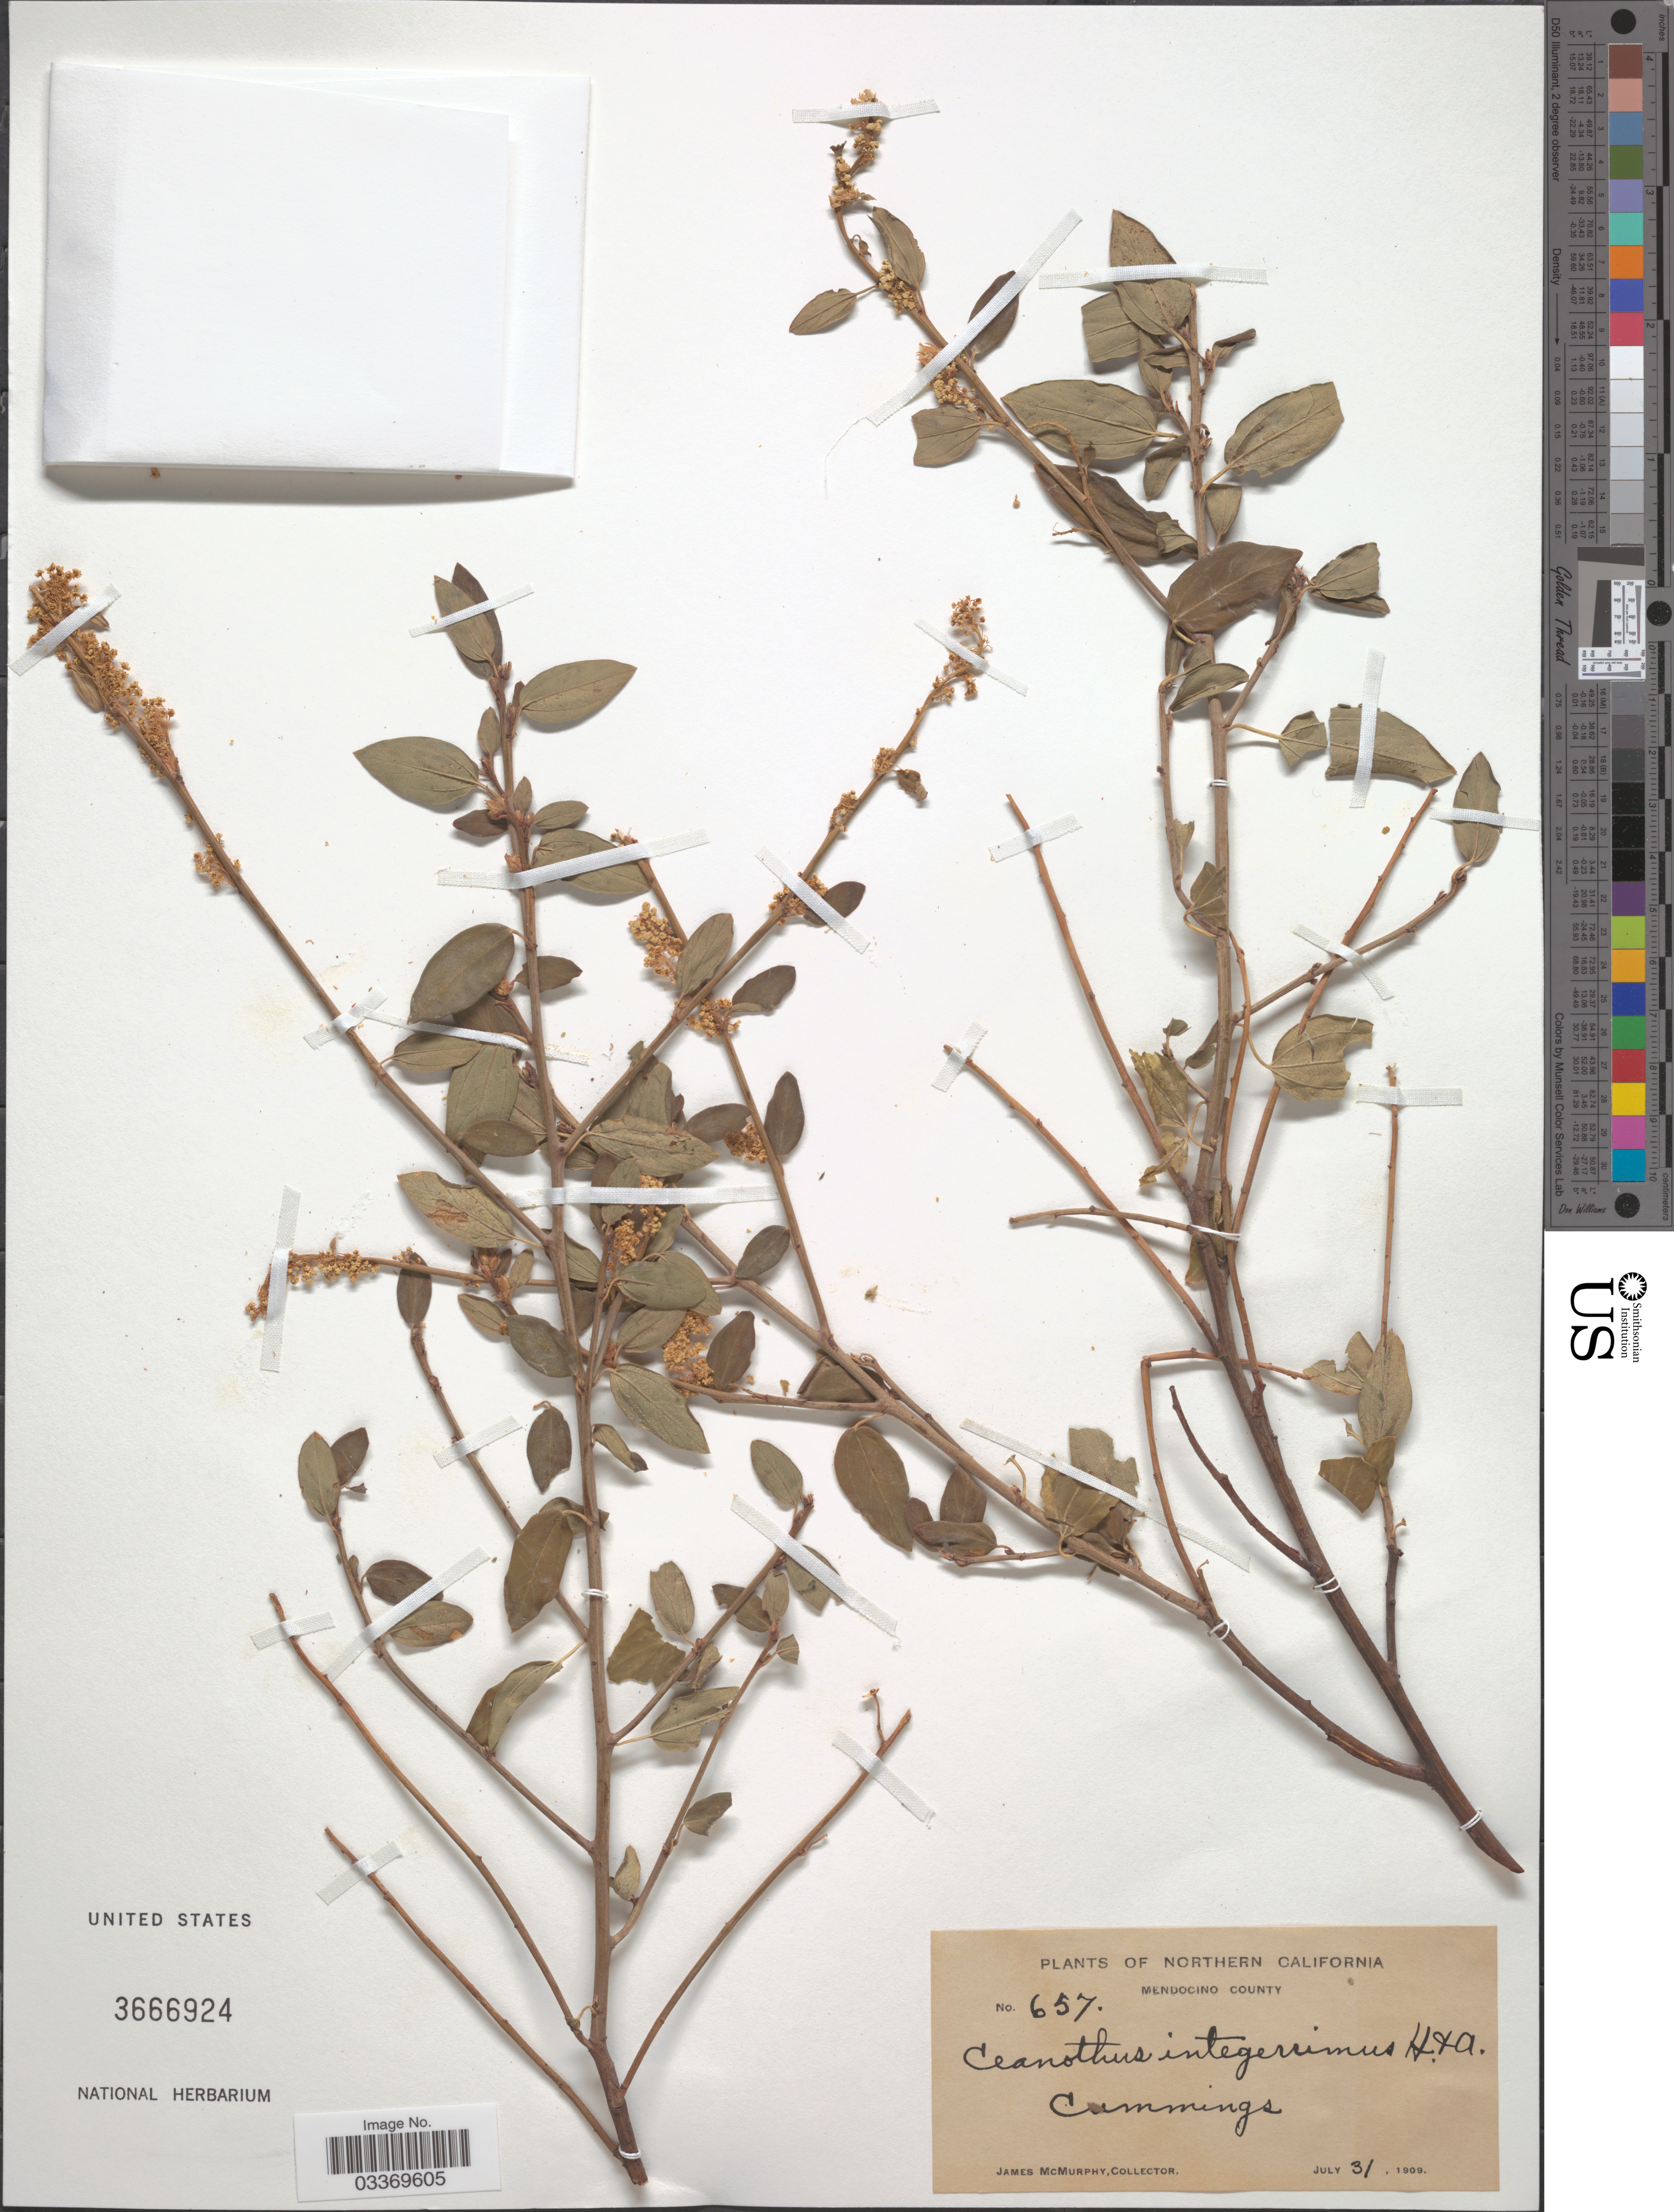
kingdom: Plantae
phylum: Tracheophyta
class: Magnoliopsida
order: Rosales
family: Rhamnaceae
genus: Ceanothus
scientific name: Ceanothus integerrimus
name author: Hook. & Arn.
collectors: J. McMurphy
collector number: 657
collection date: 1909-07-31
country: United States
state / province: California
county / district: Mendocino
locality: Northern California. Mendocino County. Cummings.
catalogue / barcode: US 3666924